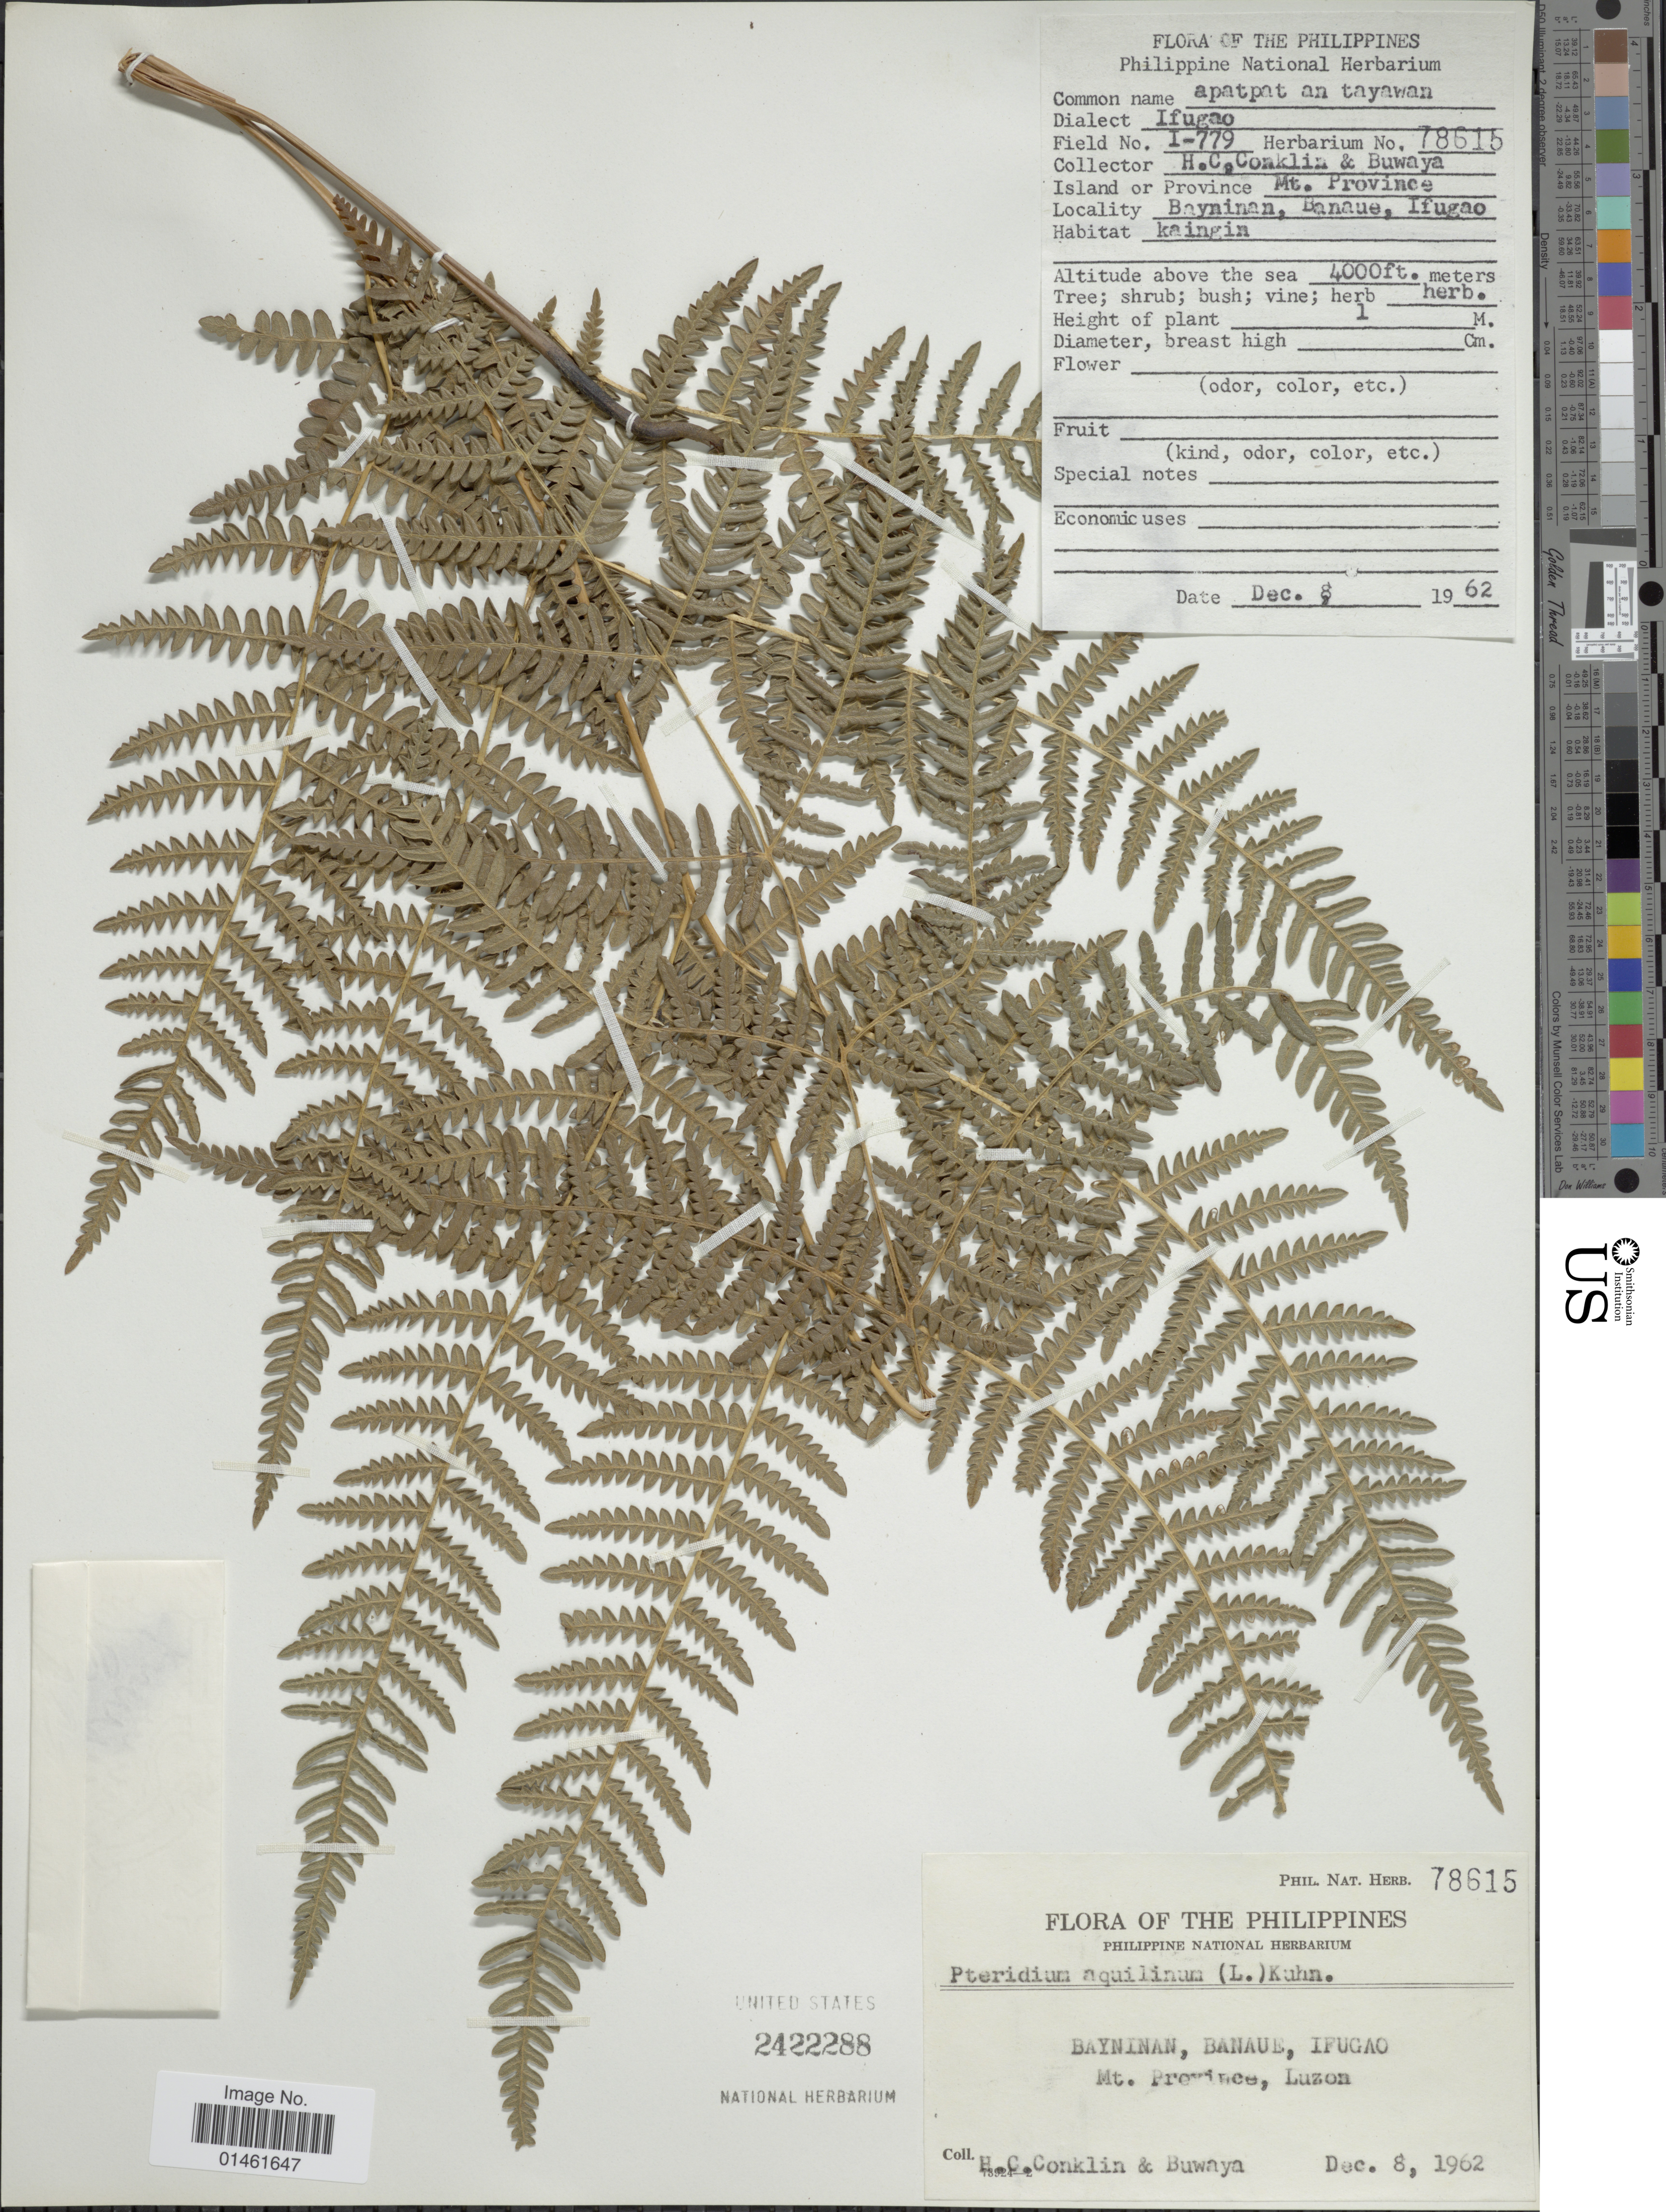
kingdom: Plantae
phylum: Tracheophyta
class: Polypodiopsida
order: Polypodiales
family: Dennstaedtiaceae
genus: Pteridium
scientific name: Pteridium aquilinum var. wightianum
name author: (J. Agardh) R.M. Tryon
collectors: H. Conklin & -. Buwaya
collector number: Phil. Nat. Herb. 78615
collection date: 1962-12-08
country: Philippines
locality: Mt. Province, Bayninan, Banaue, Ifugao, Kaingin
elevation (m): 1219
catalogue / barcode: US 2422288